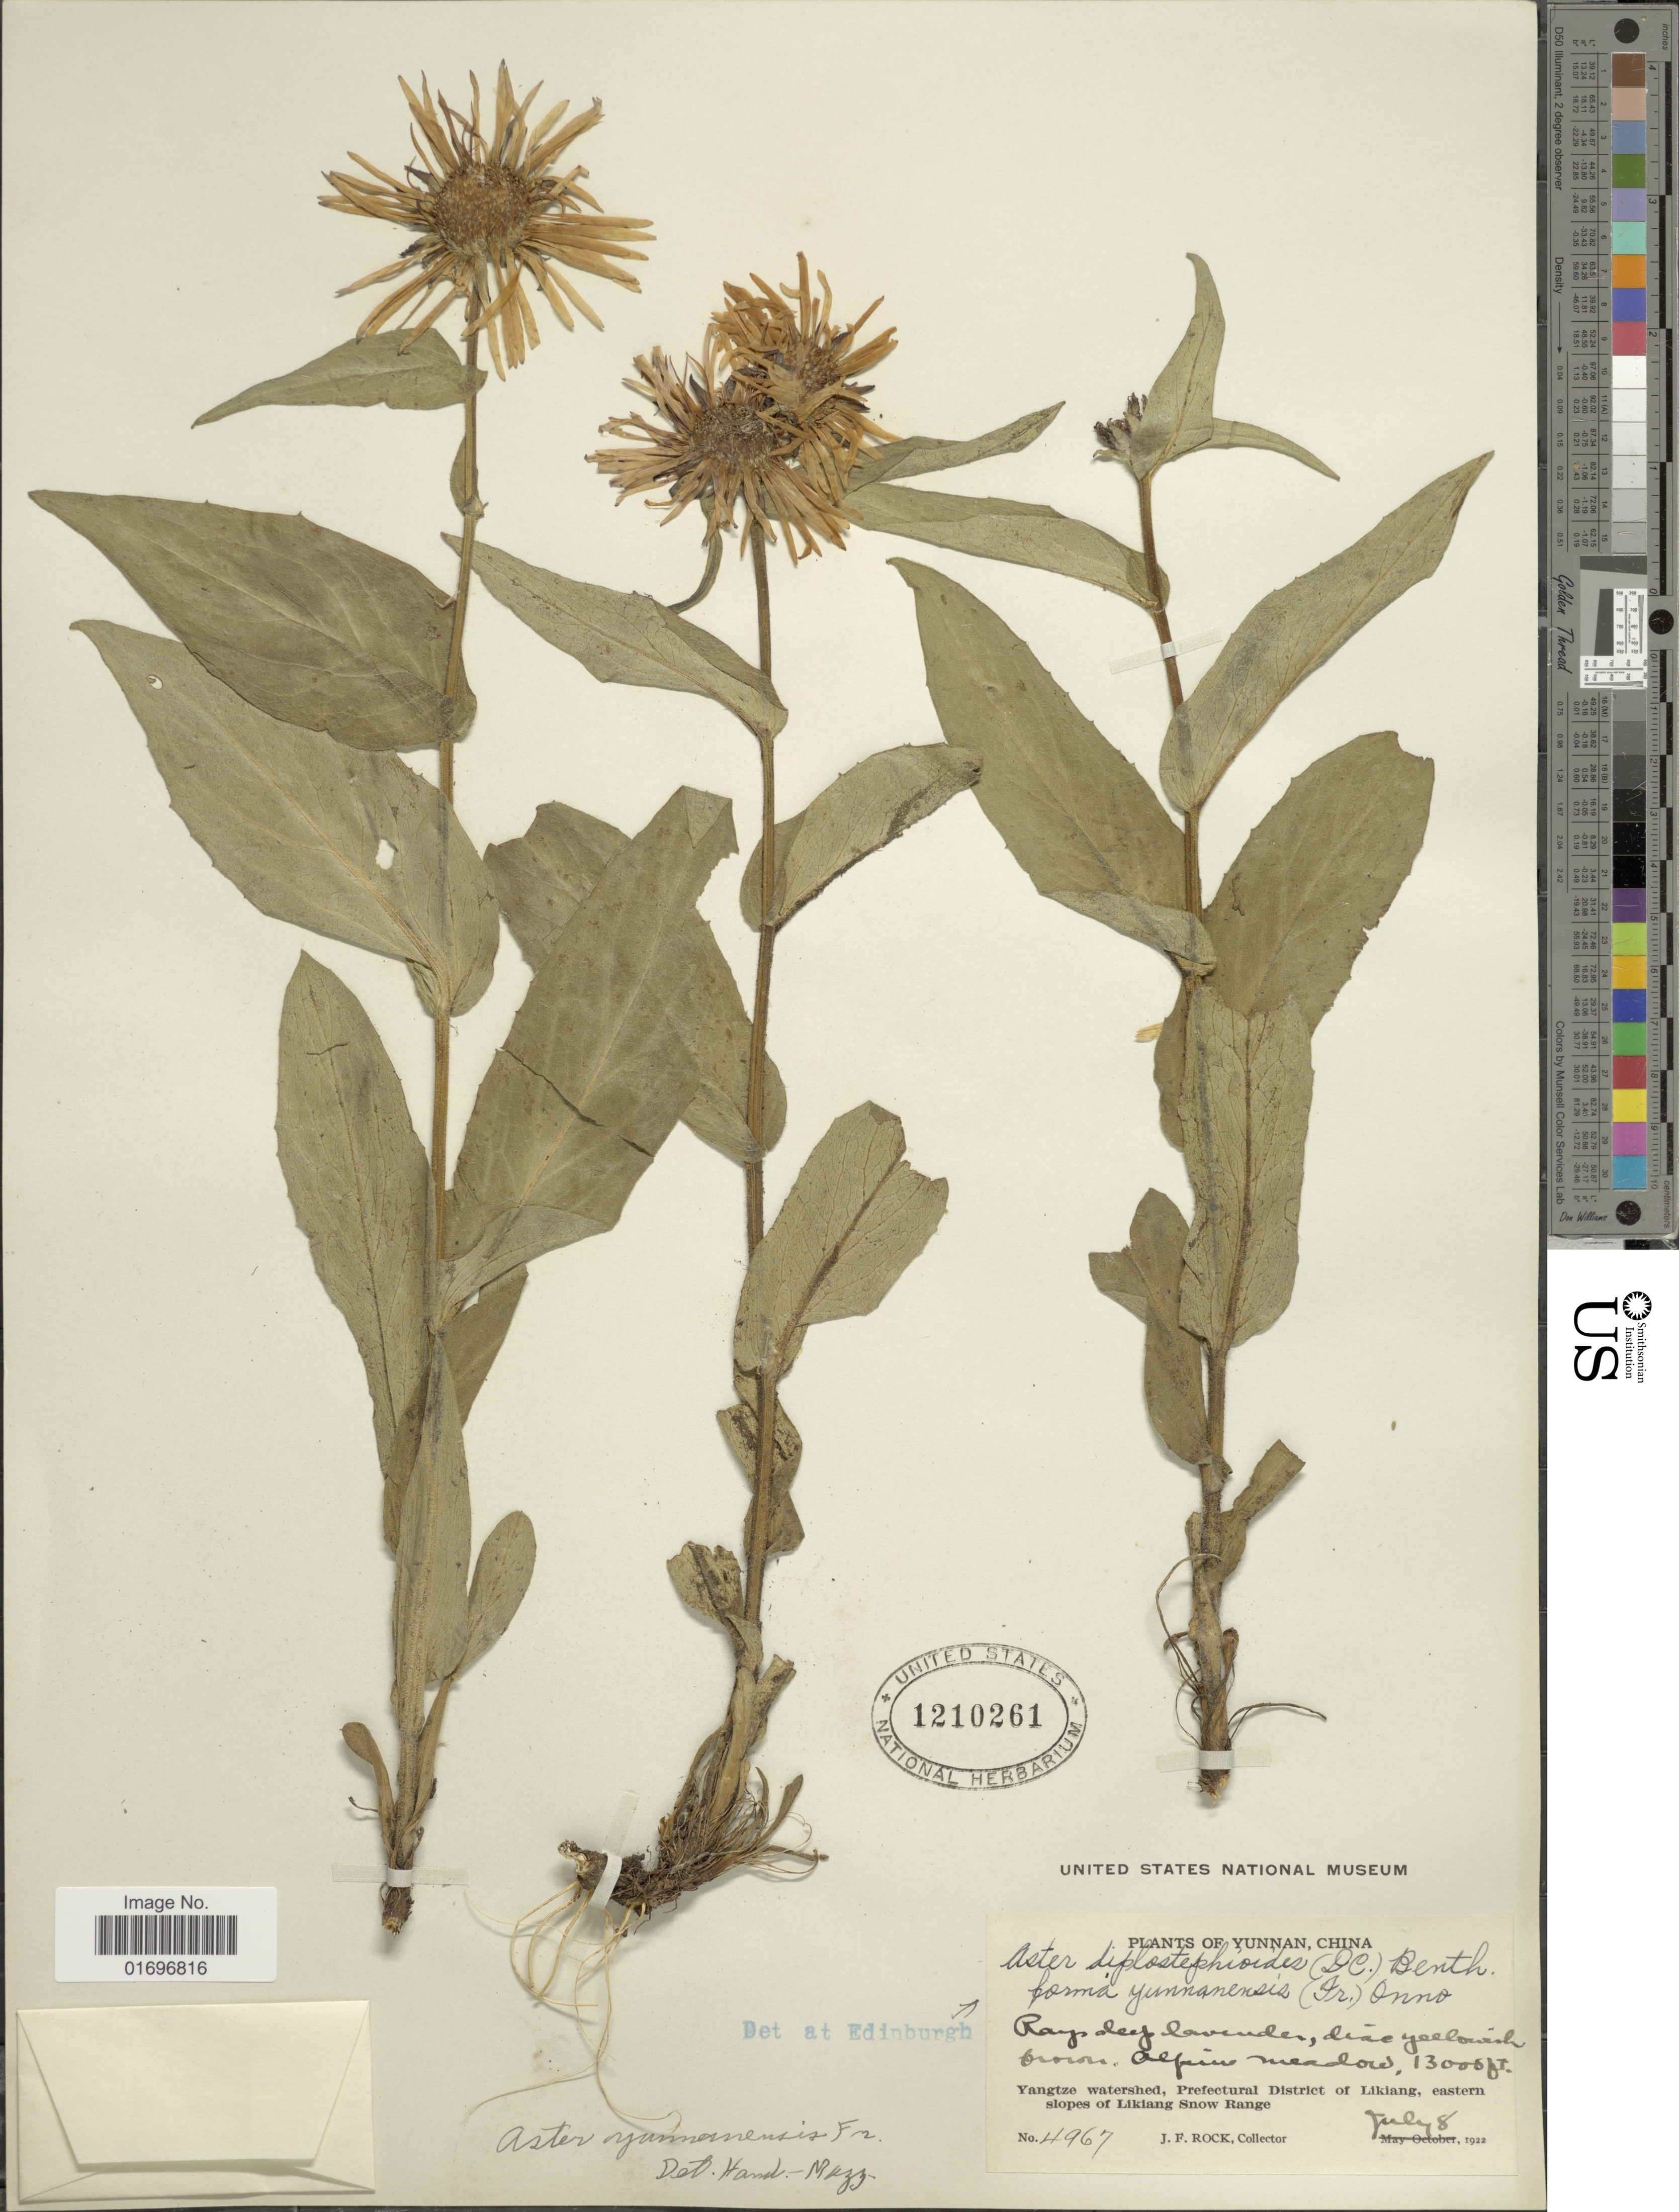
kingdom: Plantae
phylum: Tracheophyta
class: Magnoliopsida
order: Asterales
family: Asteraceae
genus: Aster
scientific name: Aster yunnanensis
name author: Franch.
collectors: J. Rock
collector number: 4967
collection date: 1922-07-08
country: China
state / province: Yunnan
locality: Yunnan, China. Yangtze watershed, Prefectural District of Likiang, eastern slopes of Likiang Snow Range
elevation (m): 3962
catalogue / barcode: US 1210261